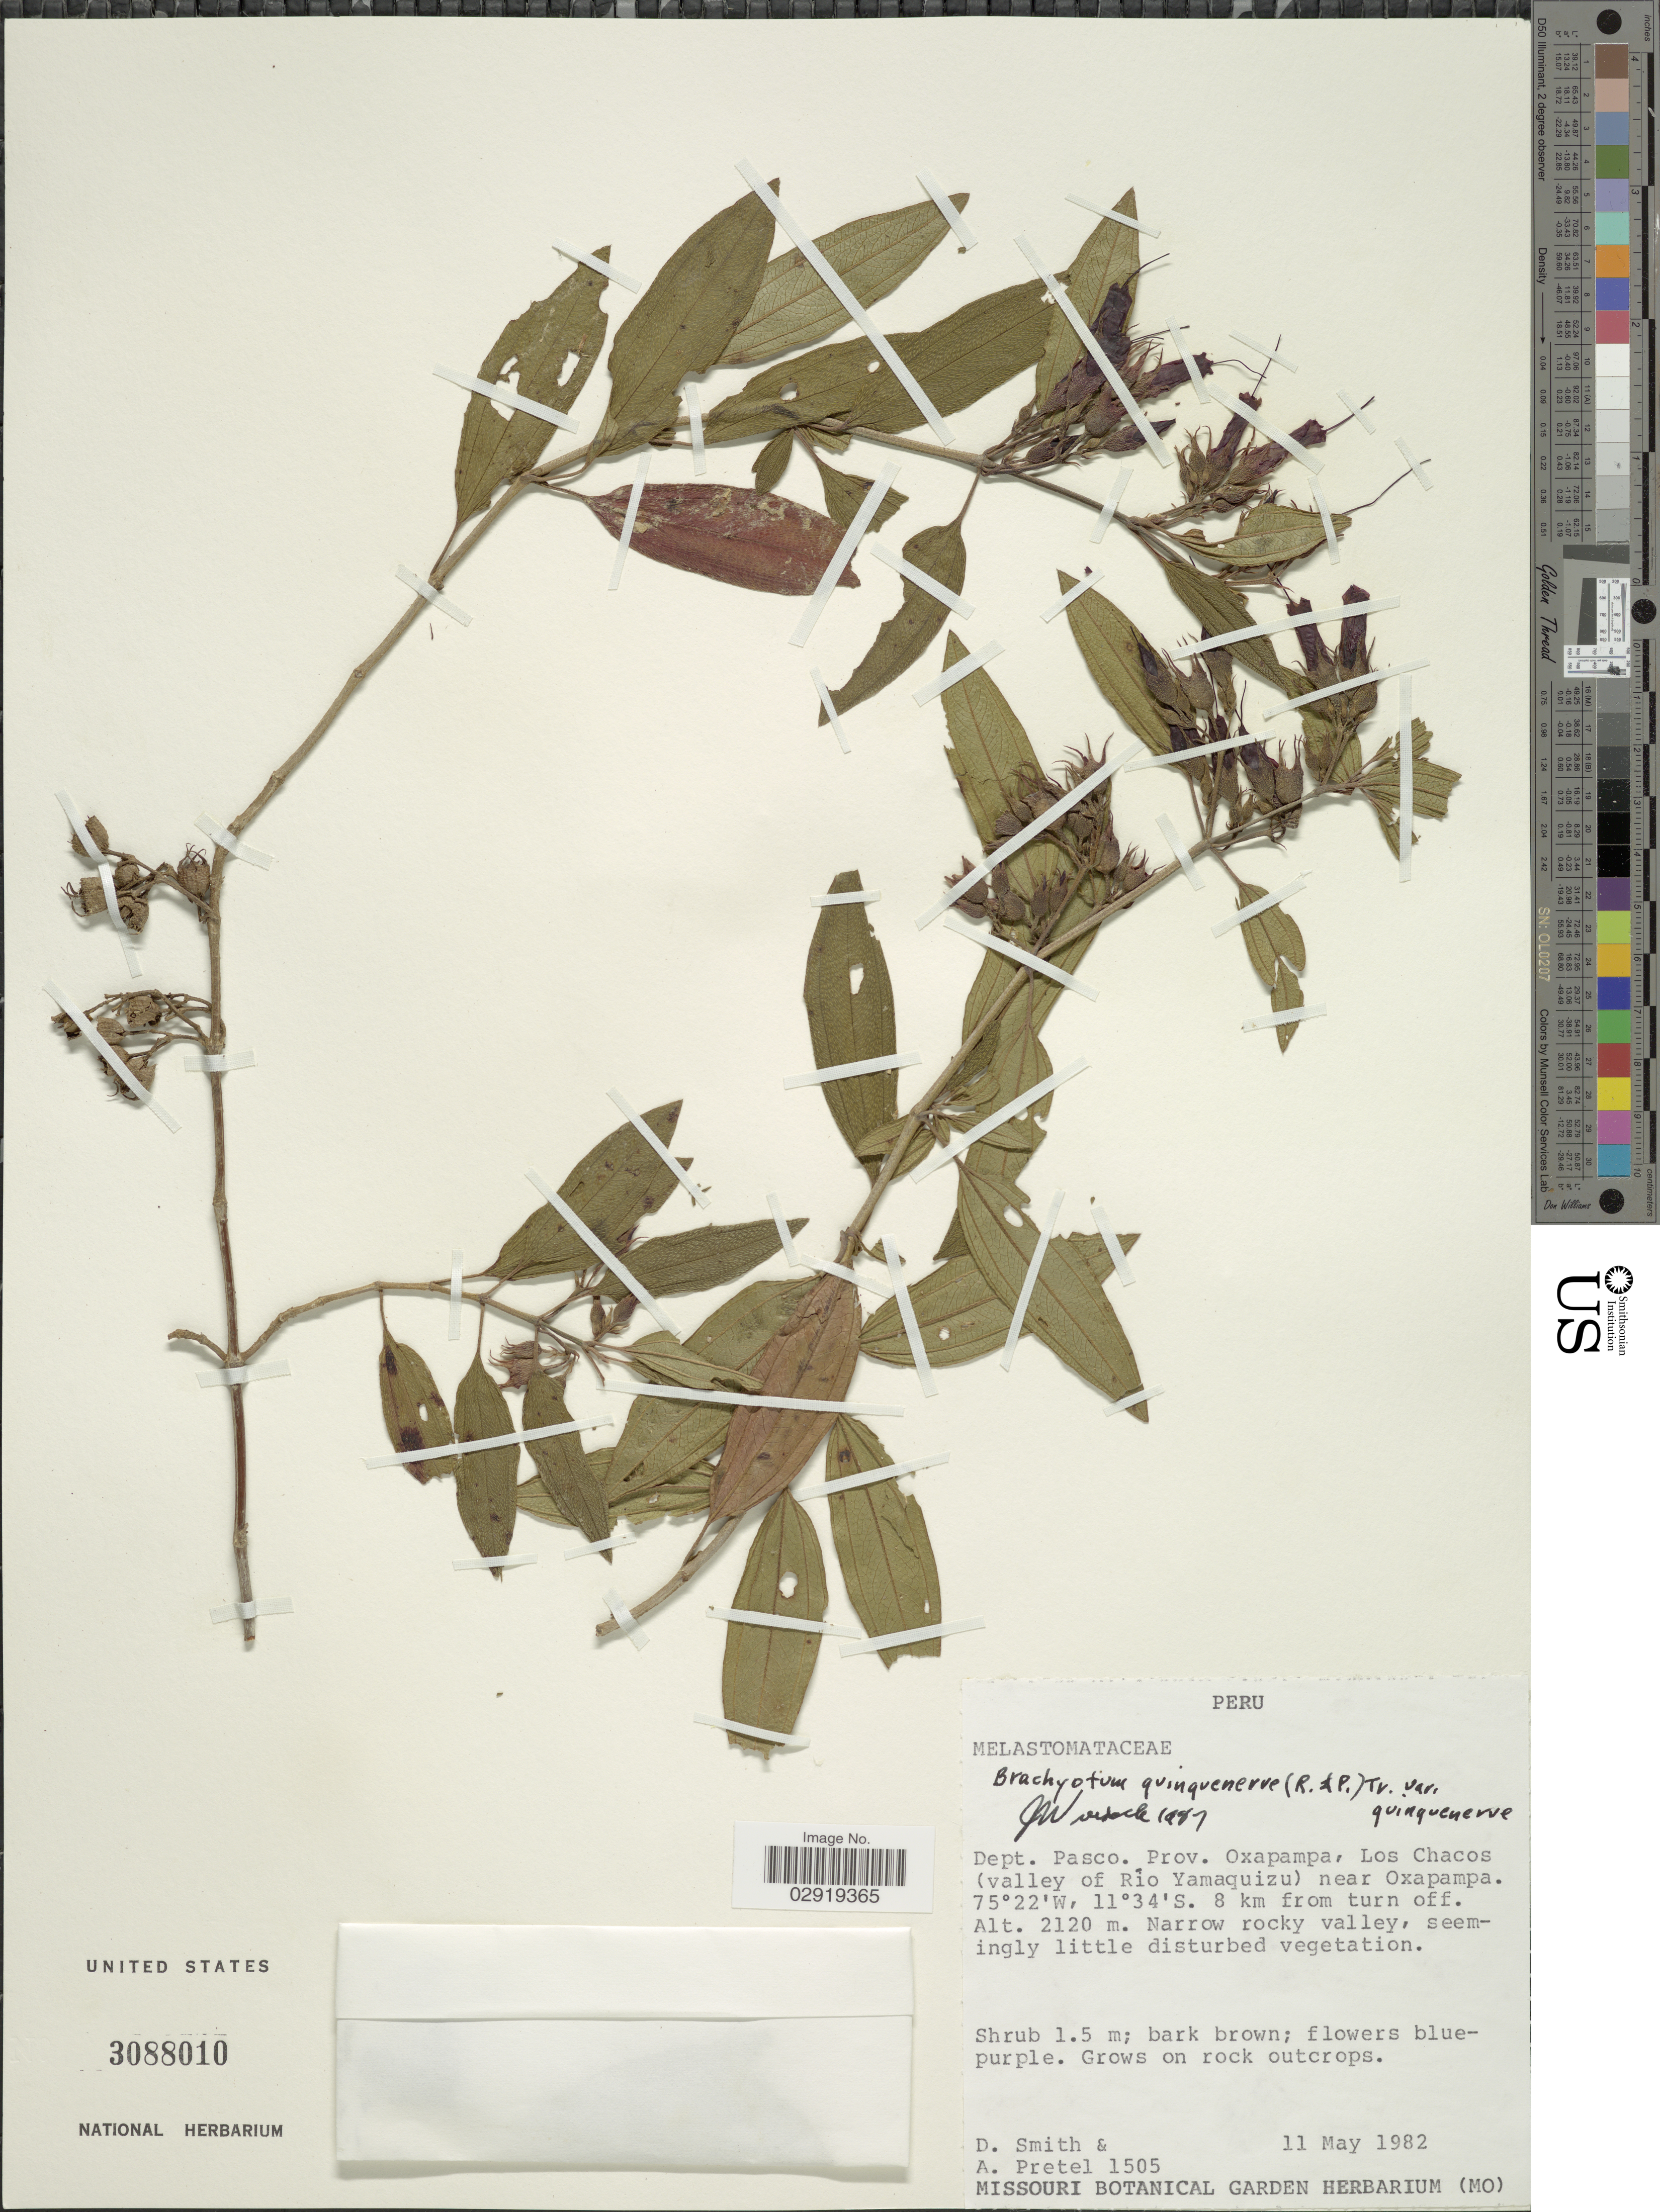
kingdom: Plantae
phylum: Tracheophyta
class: Magnoliopsida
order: Myrtales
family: Melastomataceae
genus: Brachyotum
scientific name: Brachyotum quinquenerve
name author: (Ruiz & Pav.) Triana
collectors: D. Smith & A. Pretel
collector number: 1505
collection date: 1982-05-11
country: Peru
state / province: Pasco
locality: Dept. Pasco. Prov. Oxapampa, Los Chacos (valley of Río Yamaquizu) near Oxapampa. 8 km from turn off.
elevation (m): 2120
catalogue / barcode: US 3088010